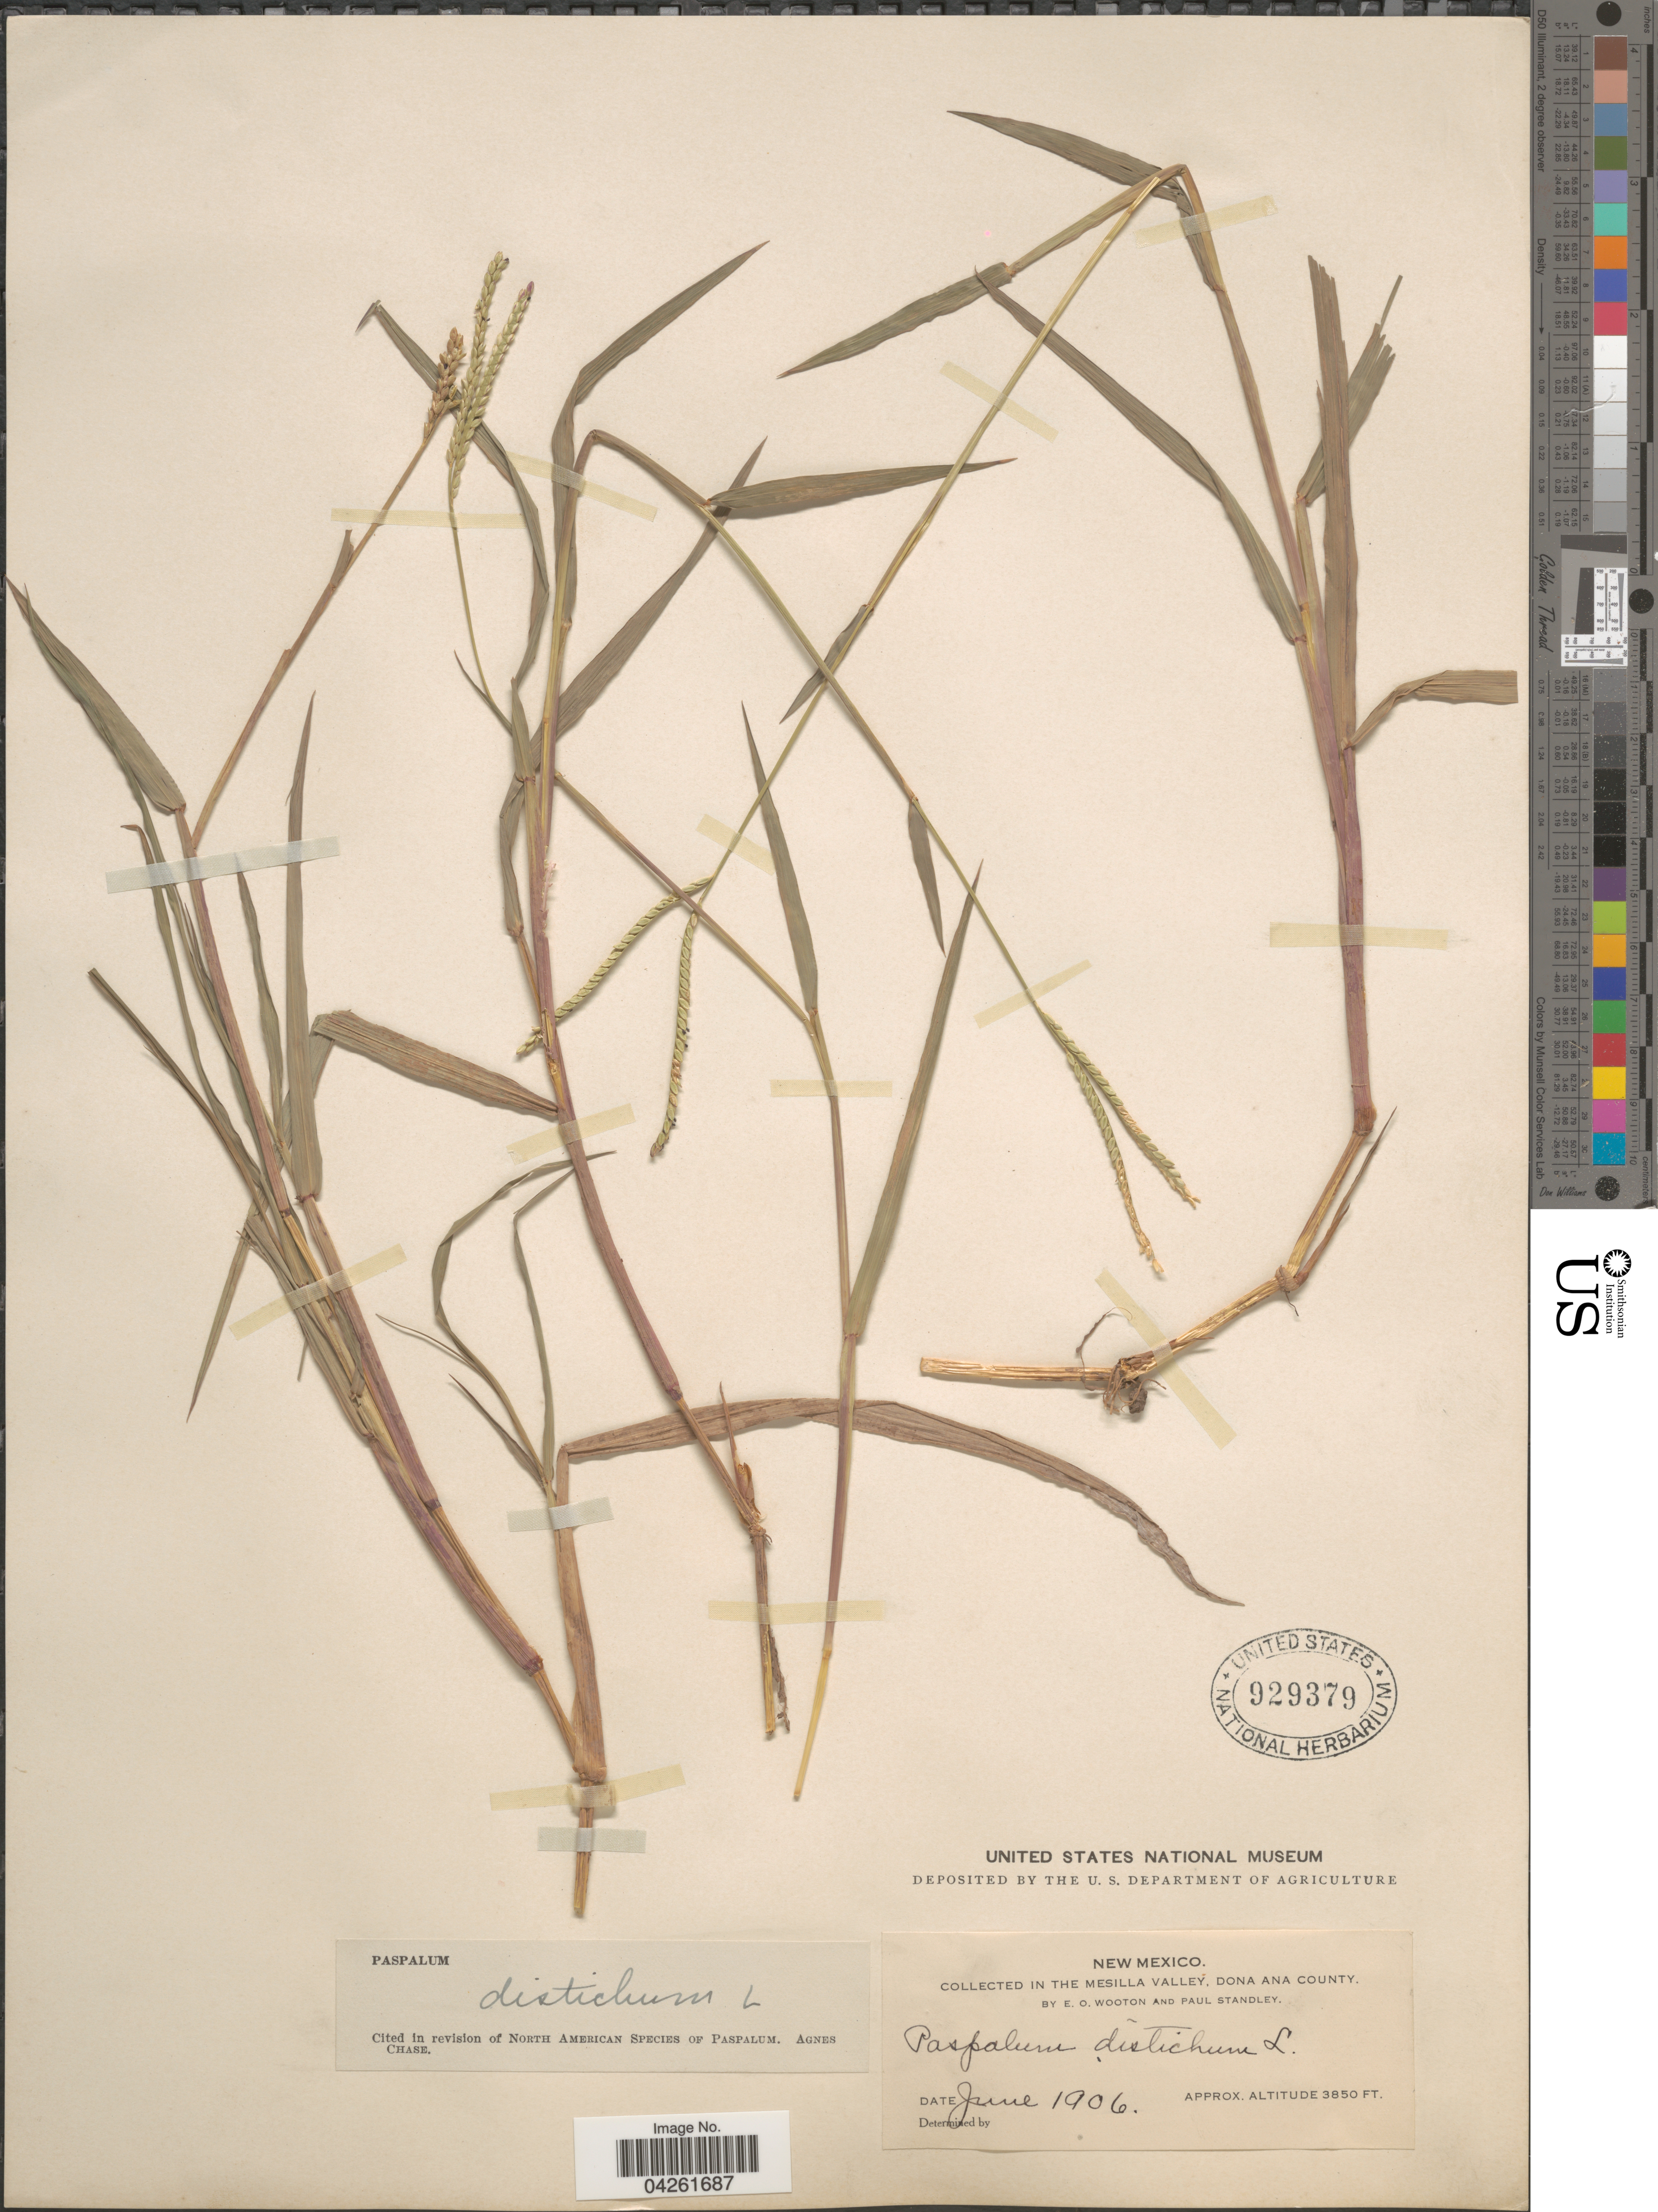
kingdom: Plantae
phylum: Tracheophyta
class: Liliopsida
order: Poales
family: Poaceae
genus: Paspalum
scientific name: Paspalum distichum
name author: L.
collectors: E. O. Wooton & P. C. Standley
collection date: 1906-06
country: United States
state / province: New Mexico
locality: In The Mesilla Valley, Dona Ana County.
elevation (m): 1173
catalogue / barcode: US 929379